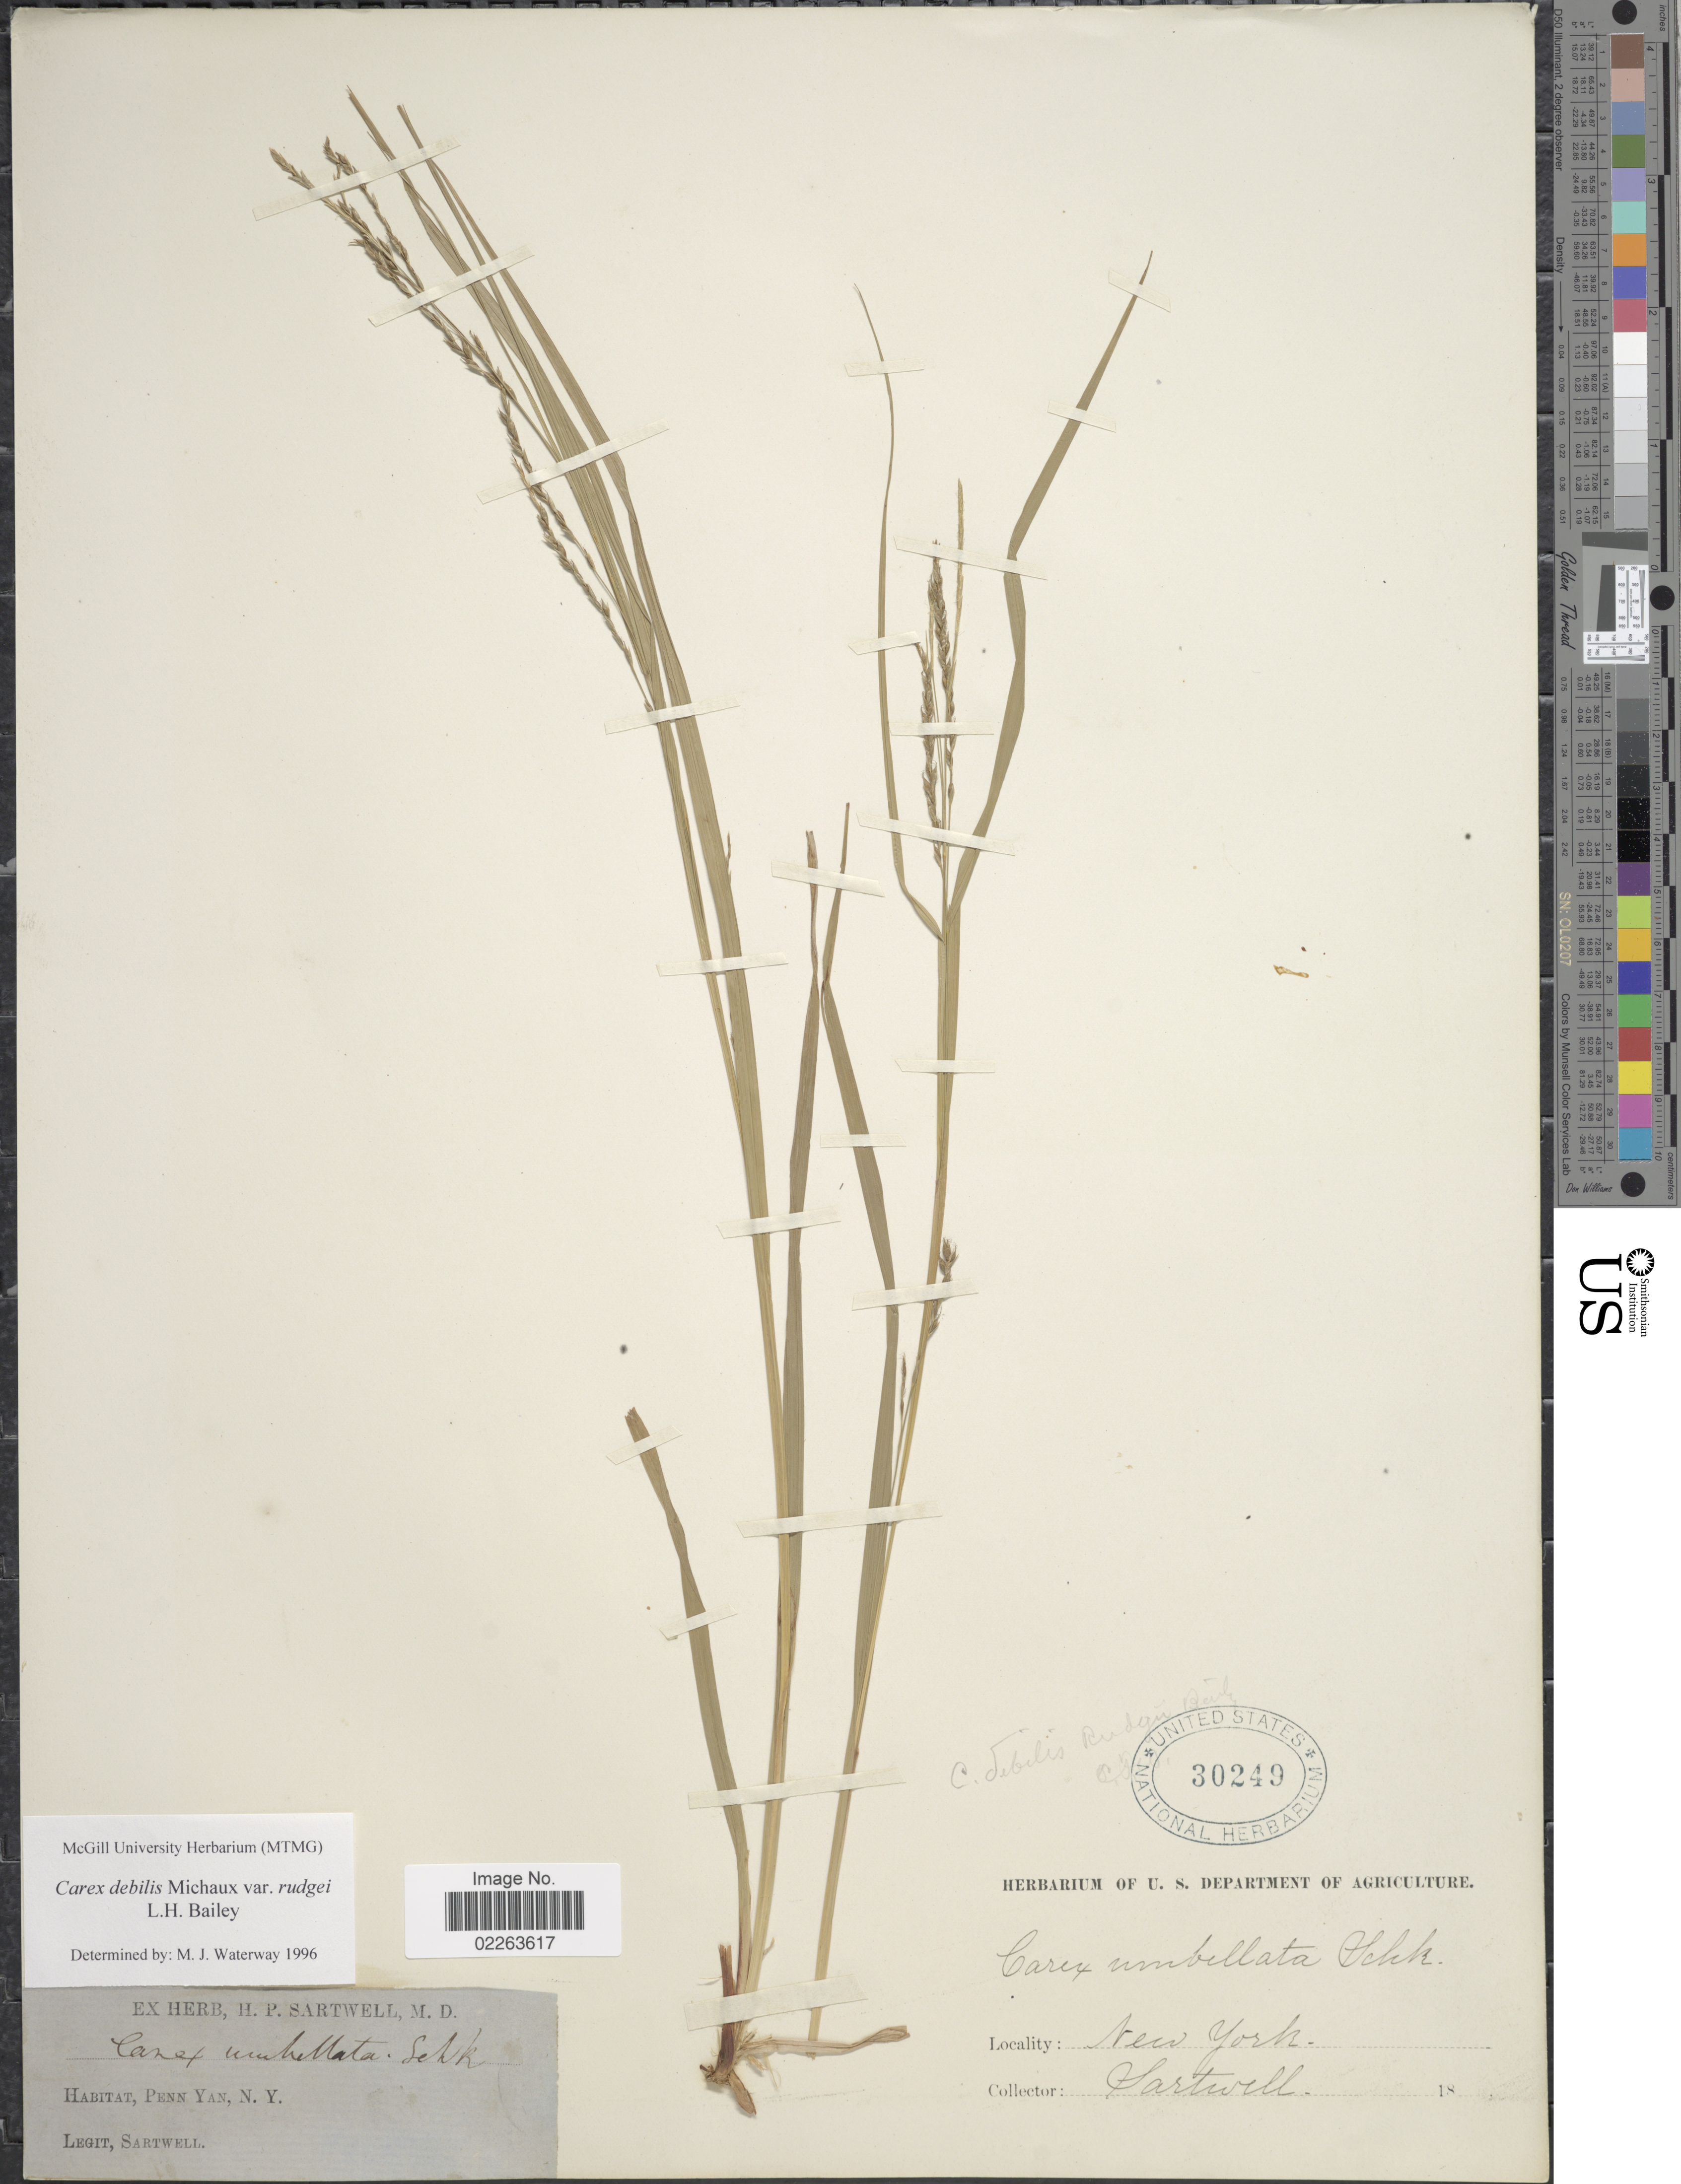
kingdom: Plantae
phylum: Tracheophyta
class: Liliopsida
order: Poales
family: Cyperaceae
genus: Carex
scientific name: Carex flexuosa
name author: Muhl. ex Willd.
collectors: H. P. Sartwell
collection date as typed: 18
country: United States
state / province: New York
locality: Penn Yan,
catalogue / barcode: US 30249